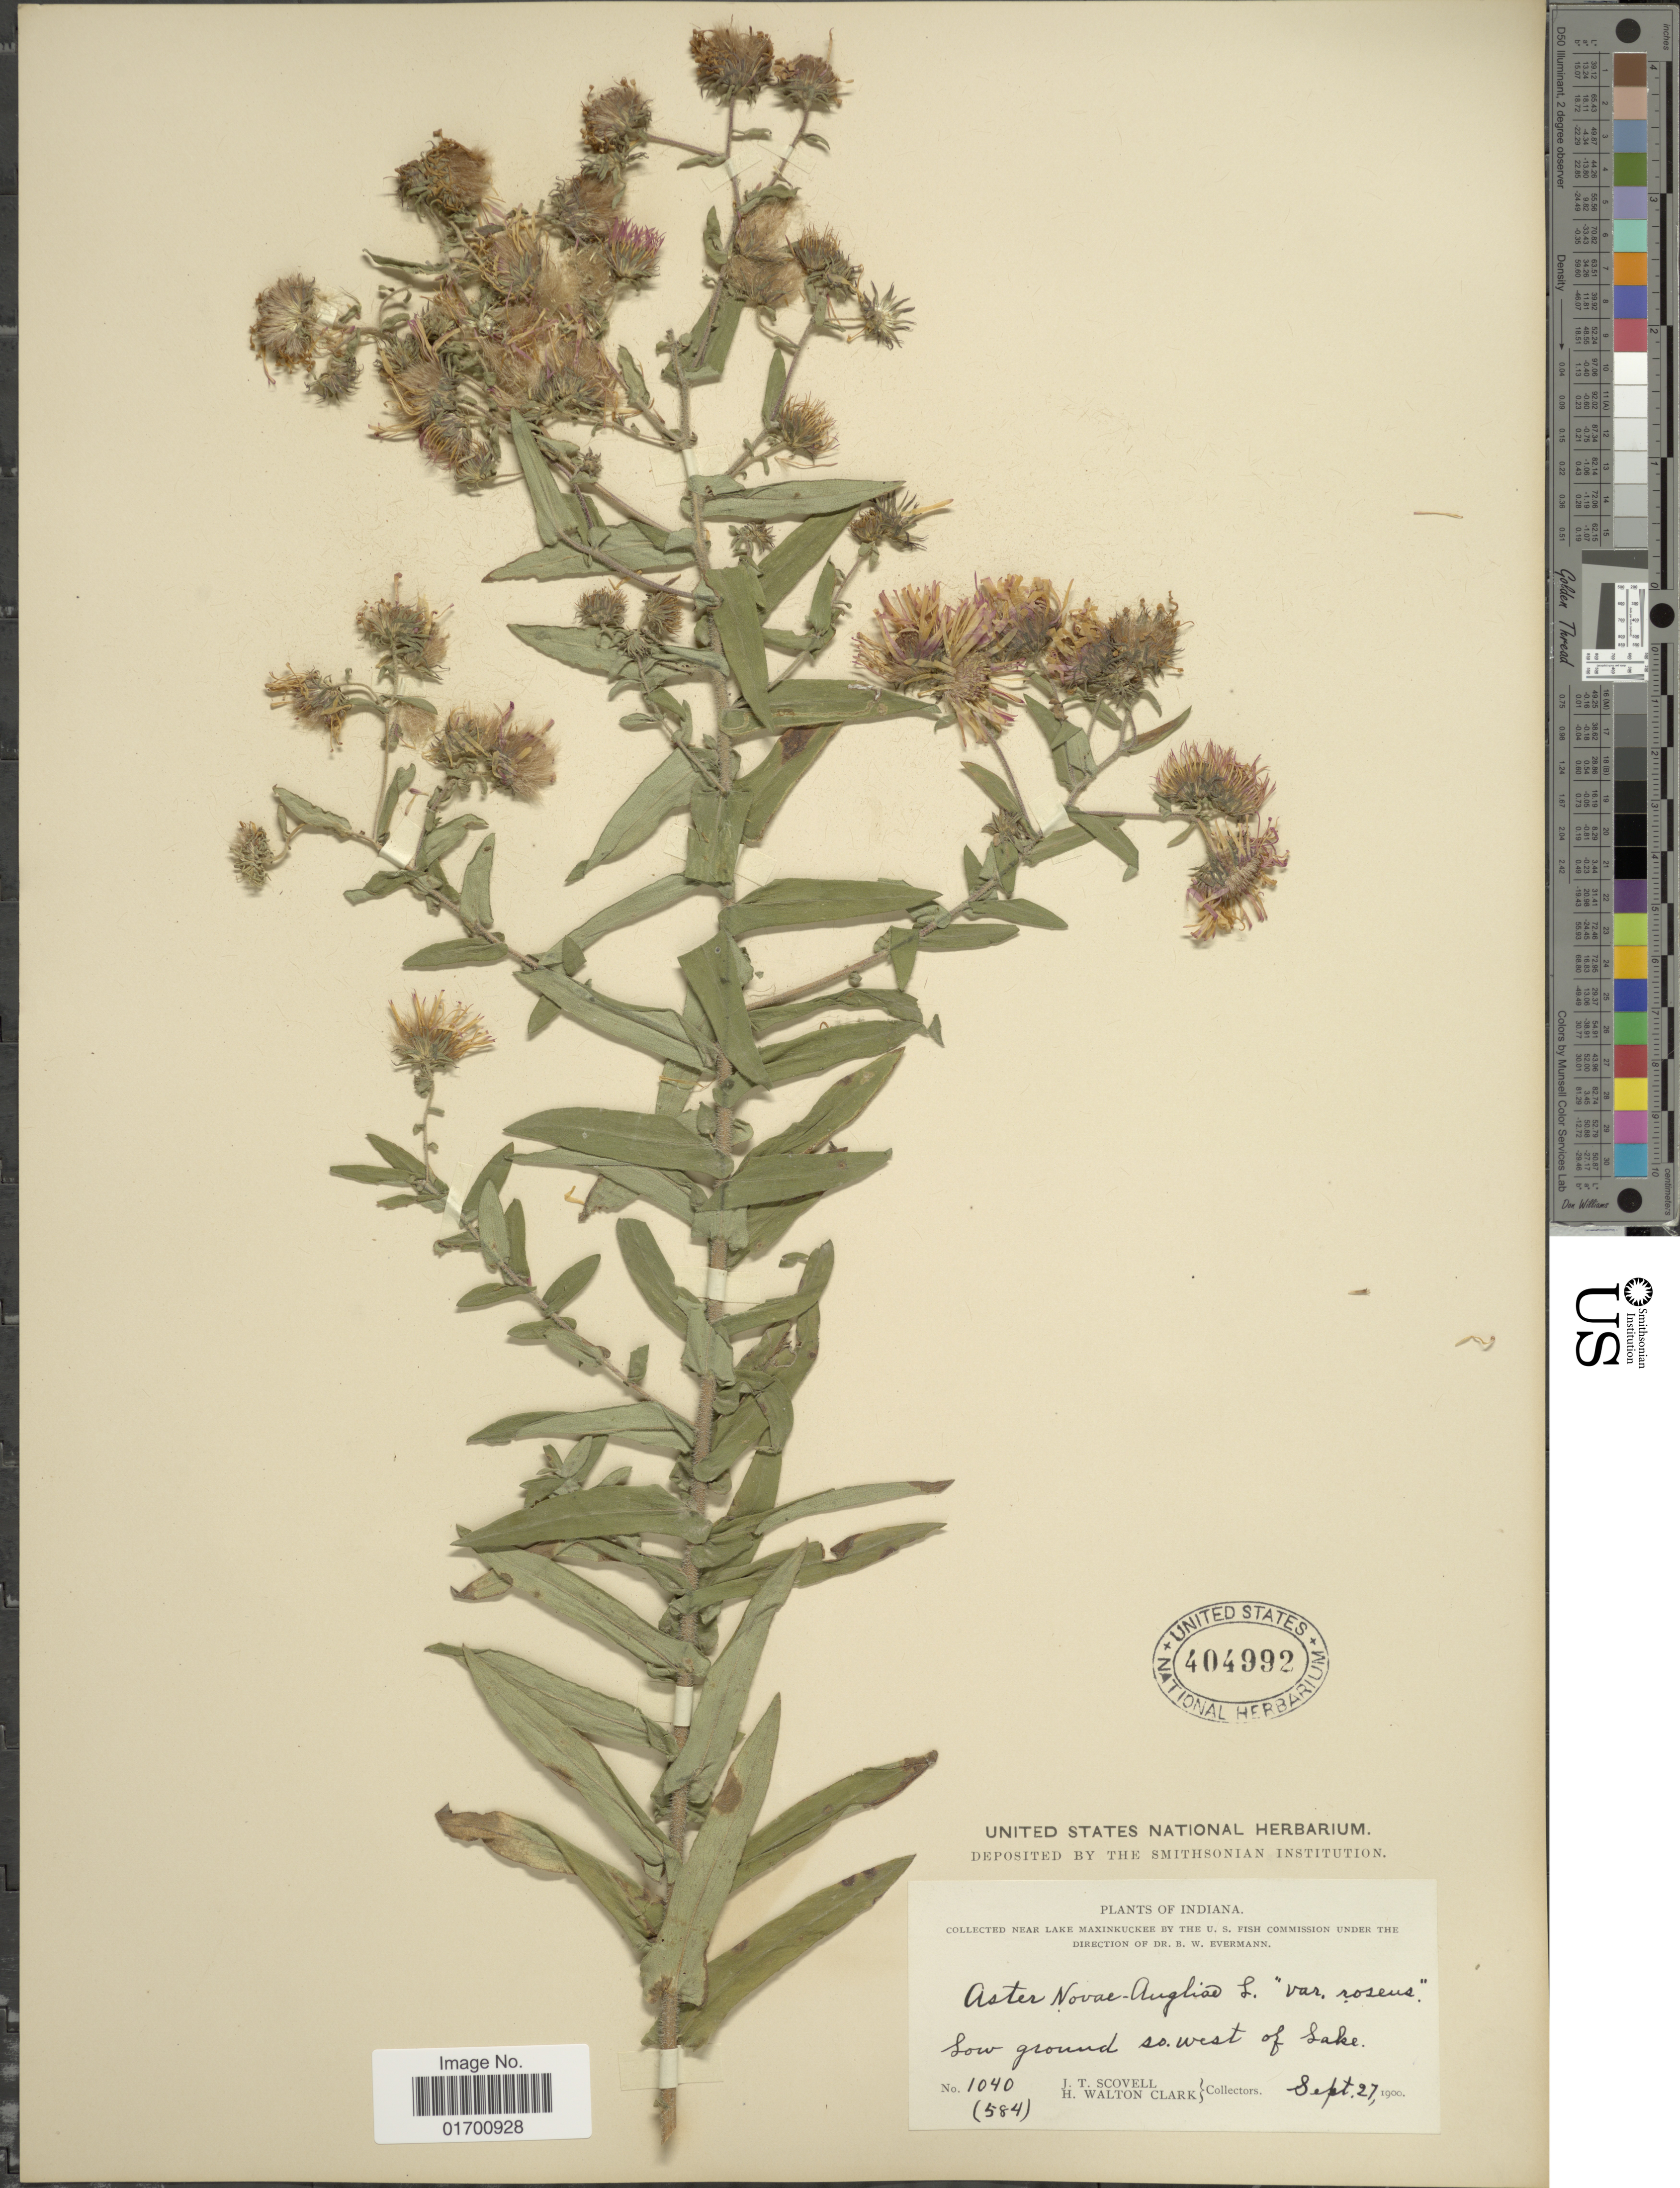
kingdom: Plantae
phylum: Tracheophyta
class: Magnoliopsida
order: Asterales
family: Asteraceae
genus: Symphyotrichum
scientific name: Symphyotrichum novae-angliae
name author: (L.) G.L. Nesom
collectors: J. T. Scovell & H. W. Clark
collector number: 1040(584)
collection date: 1900-09-27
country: United States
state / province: Indiana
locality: Near Lake Maxinkuckee, Low Ground so.west of Lake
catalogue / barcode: US 404992